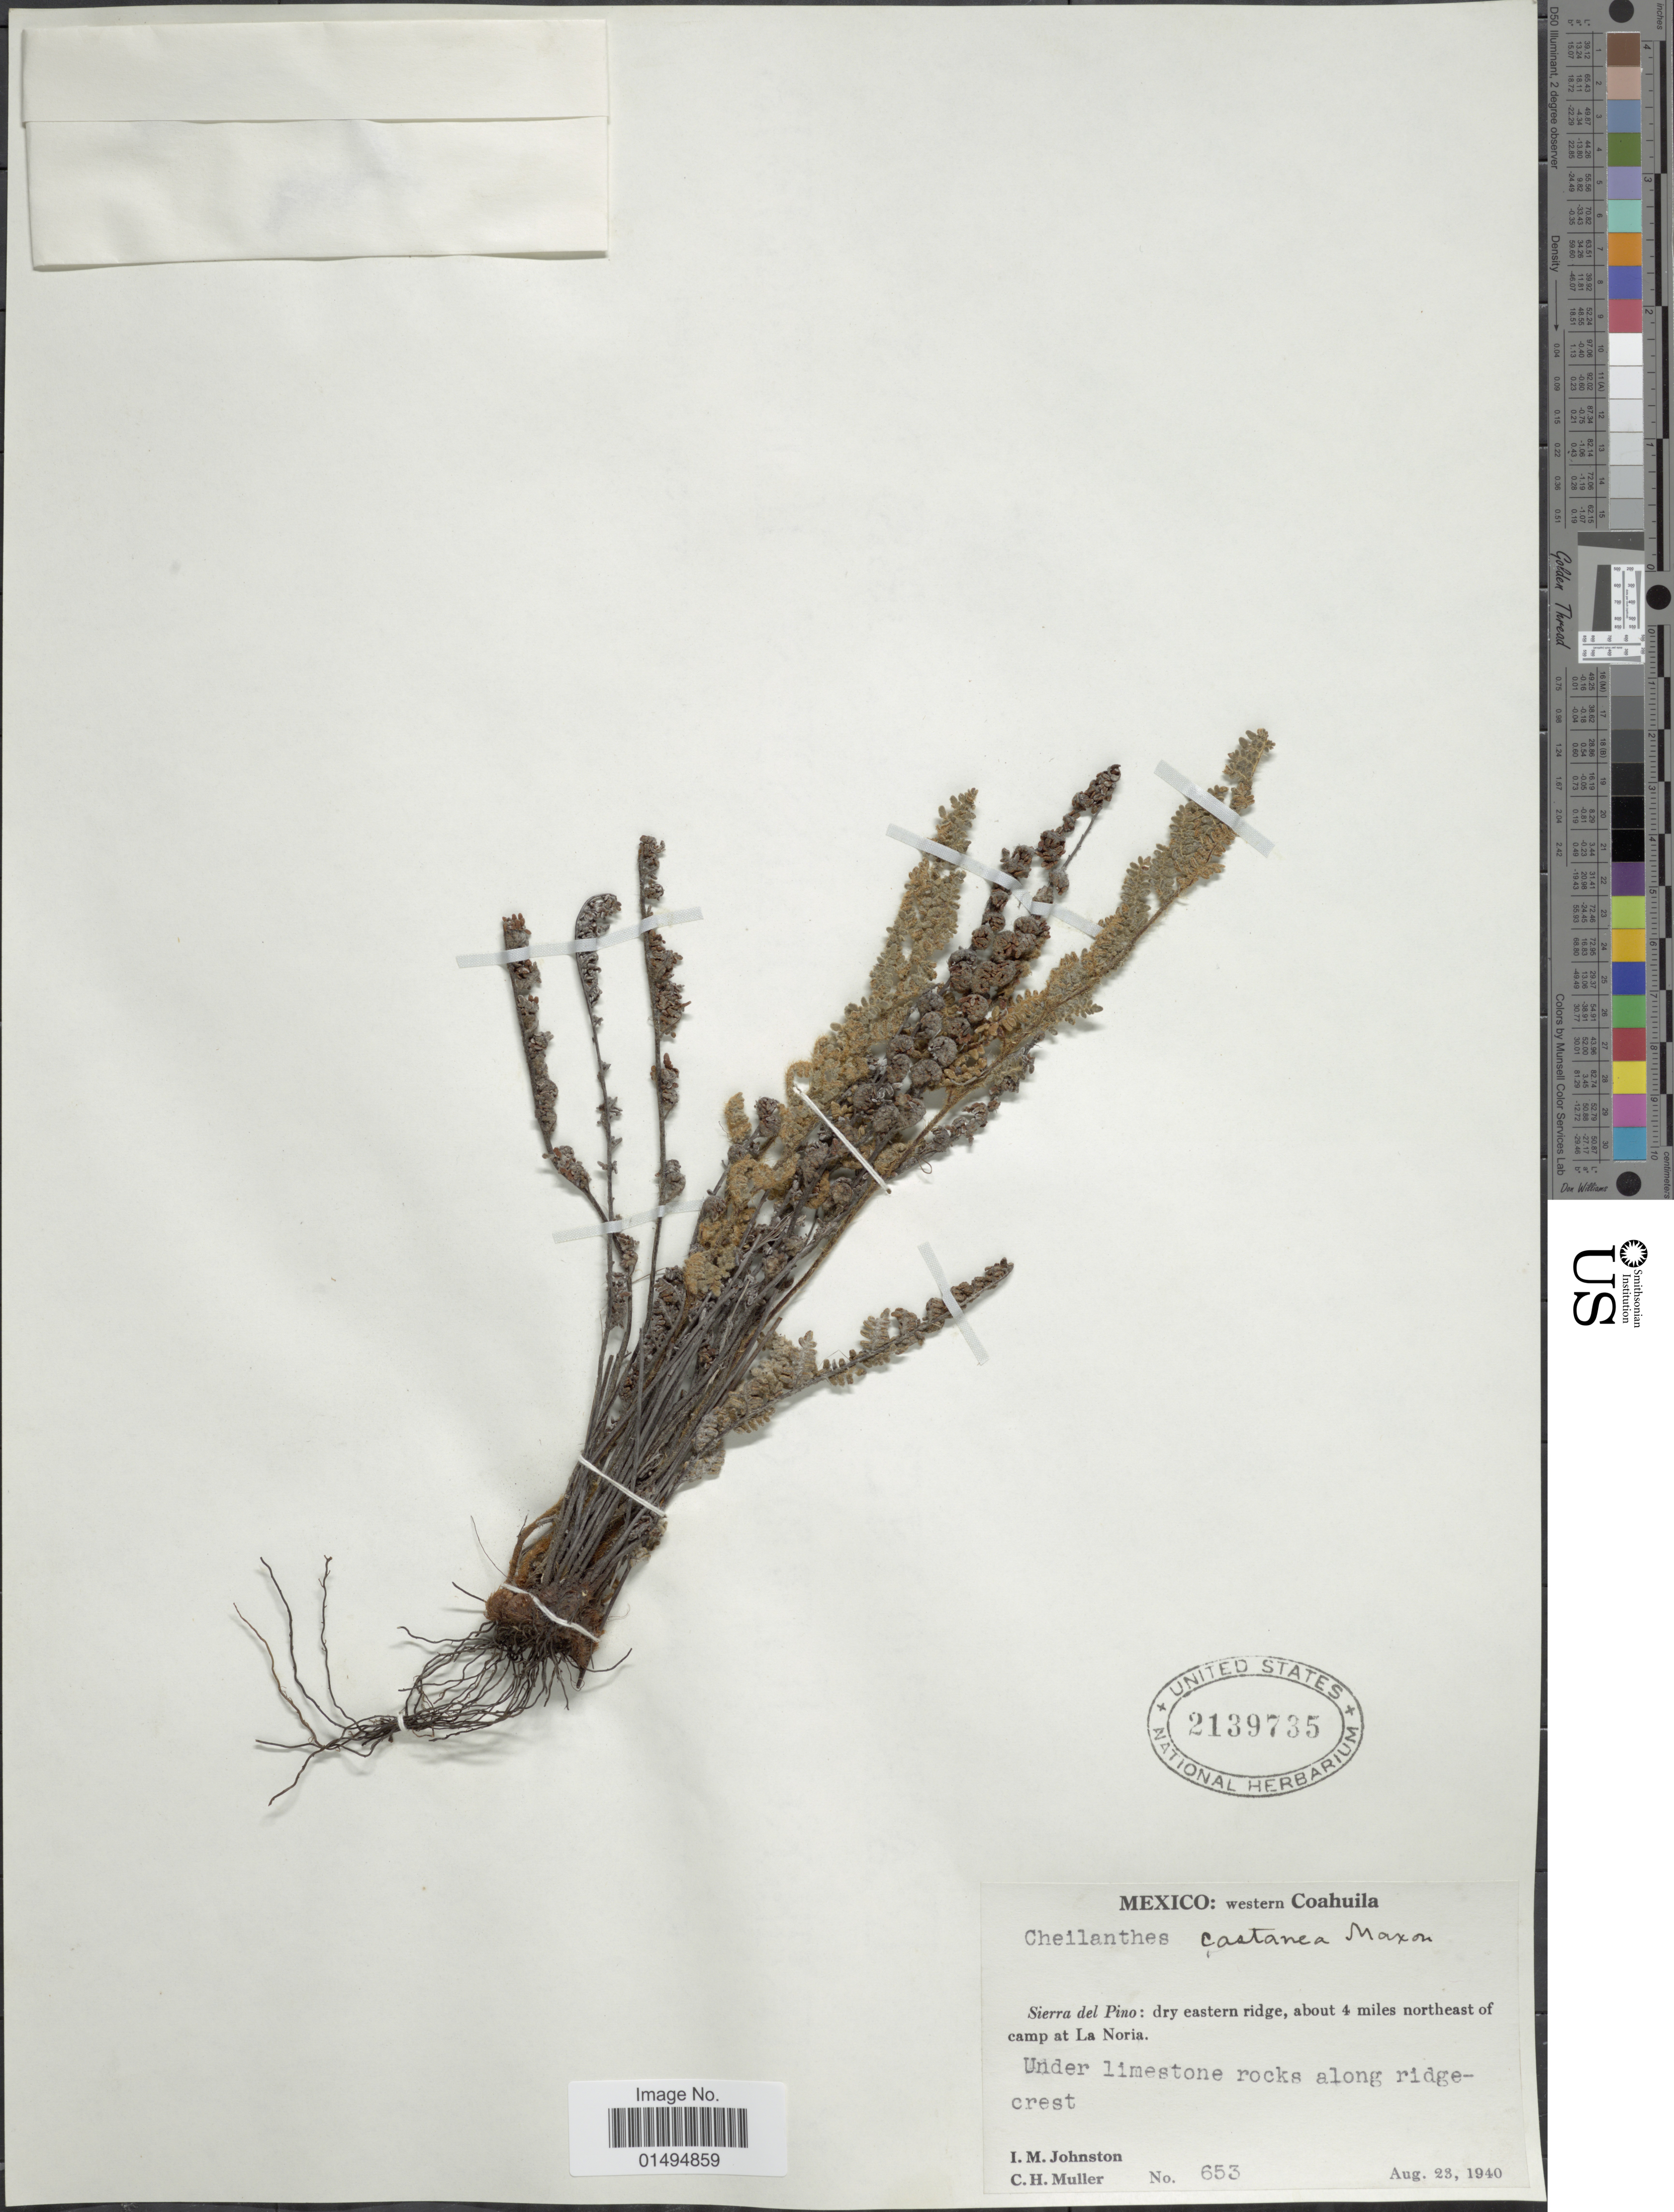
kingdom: Plantae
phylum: Tracheophyta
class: Polypodiopsida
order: Polypodiales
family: Pteridaceae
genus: Myriopteris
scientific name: Myriopteris rufa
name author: Fée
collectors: I.M. Johnston & C. H. Müller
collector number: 653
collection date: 1940-08-23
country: Mexico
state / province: Coahuila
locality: Western Coahuila, Sierra del Pino: dry eastern ridge, about 4 miles northeast of camp at La Noria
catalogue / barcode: US 2139735